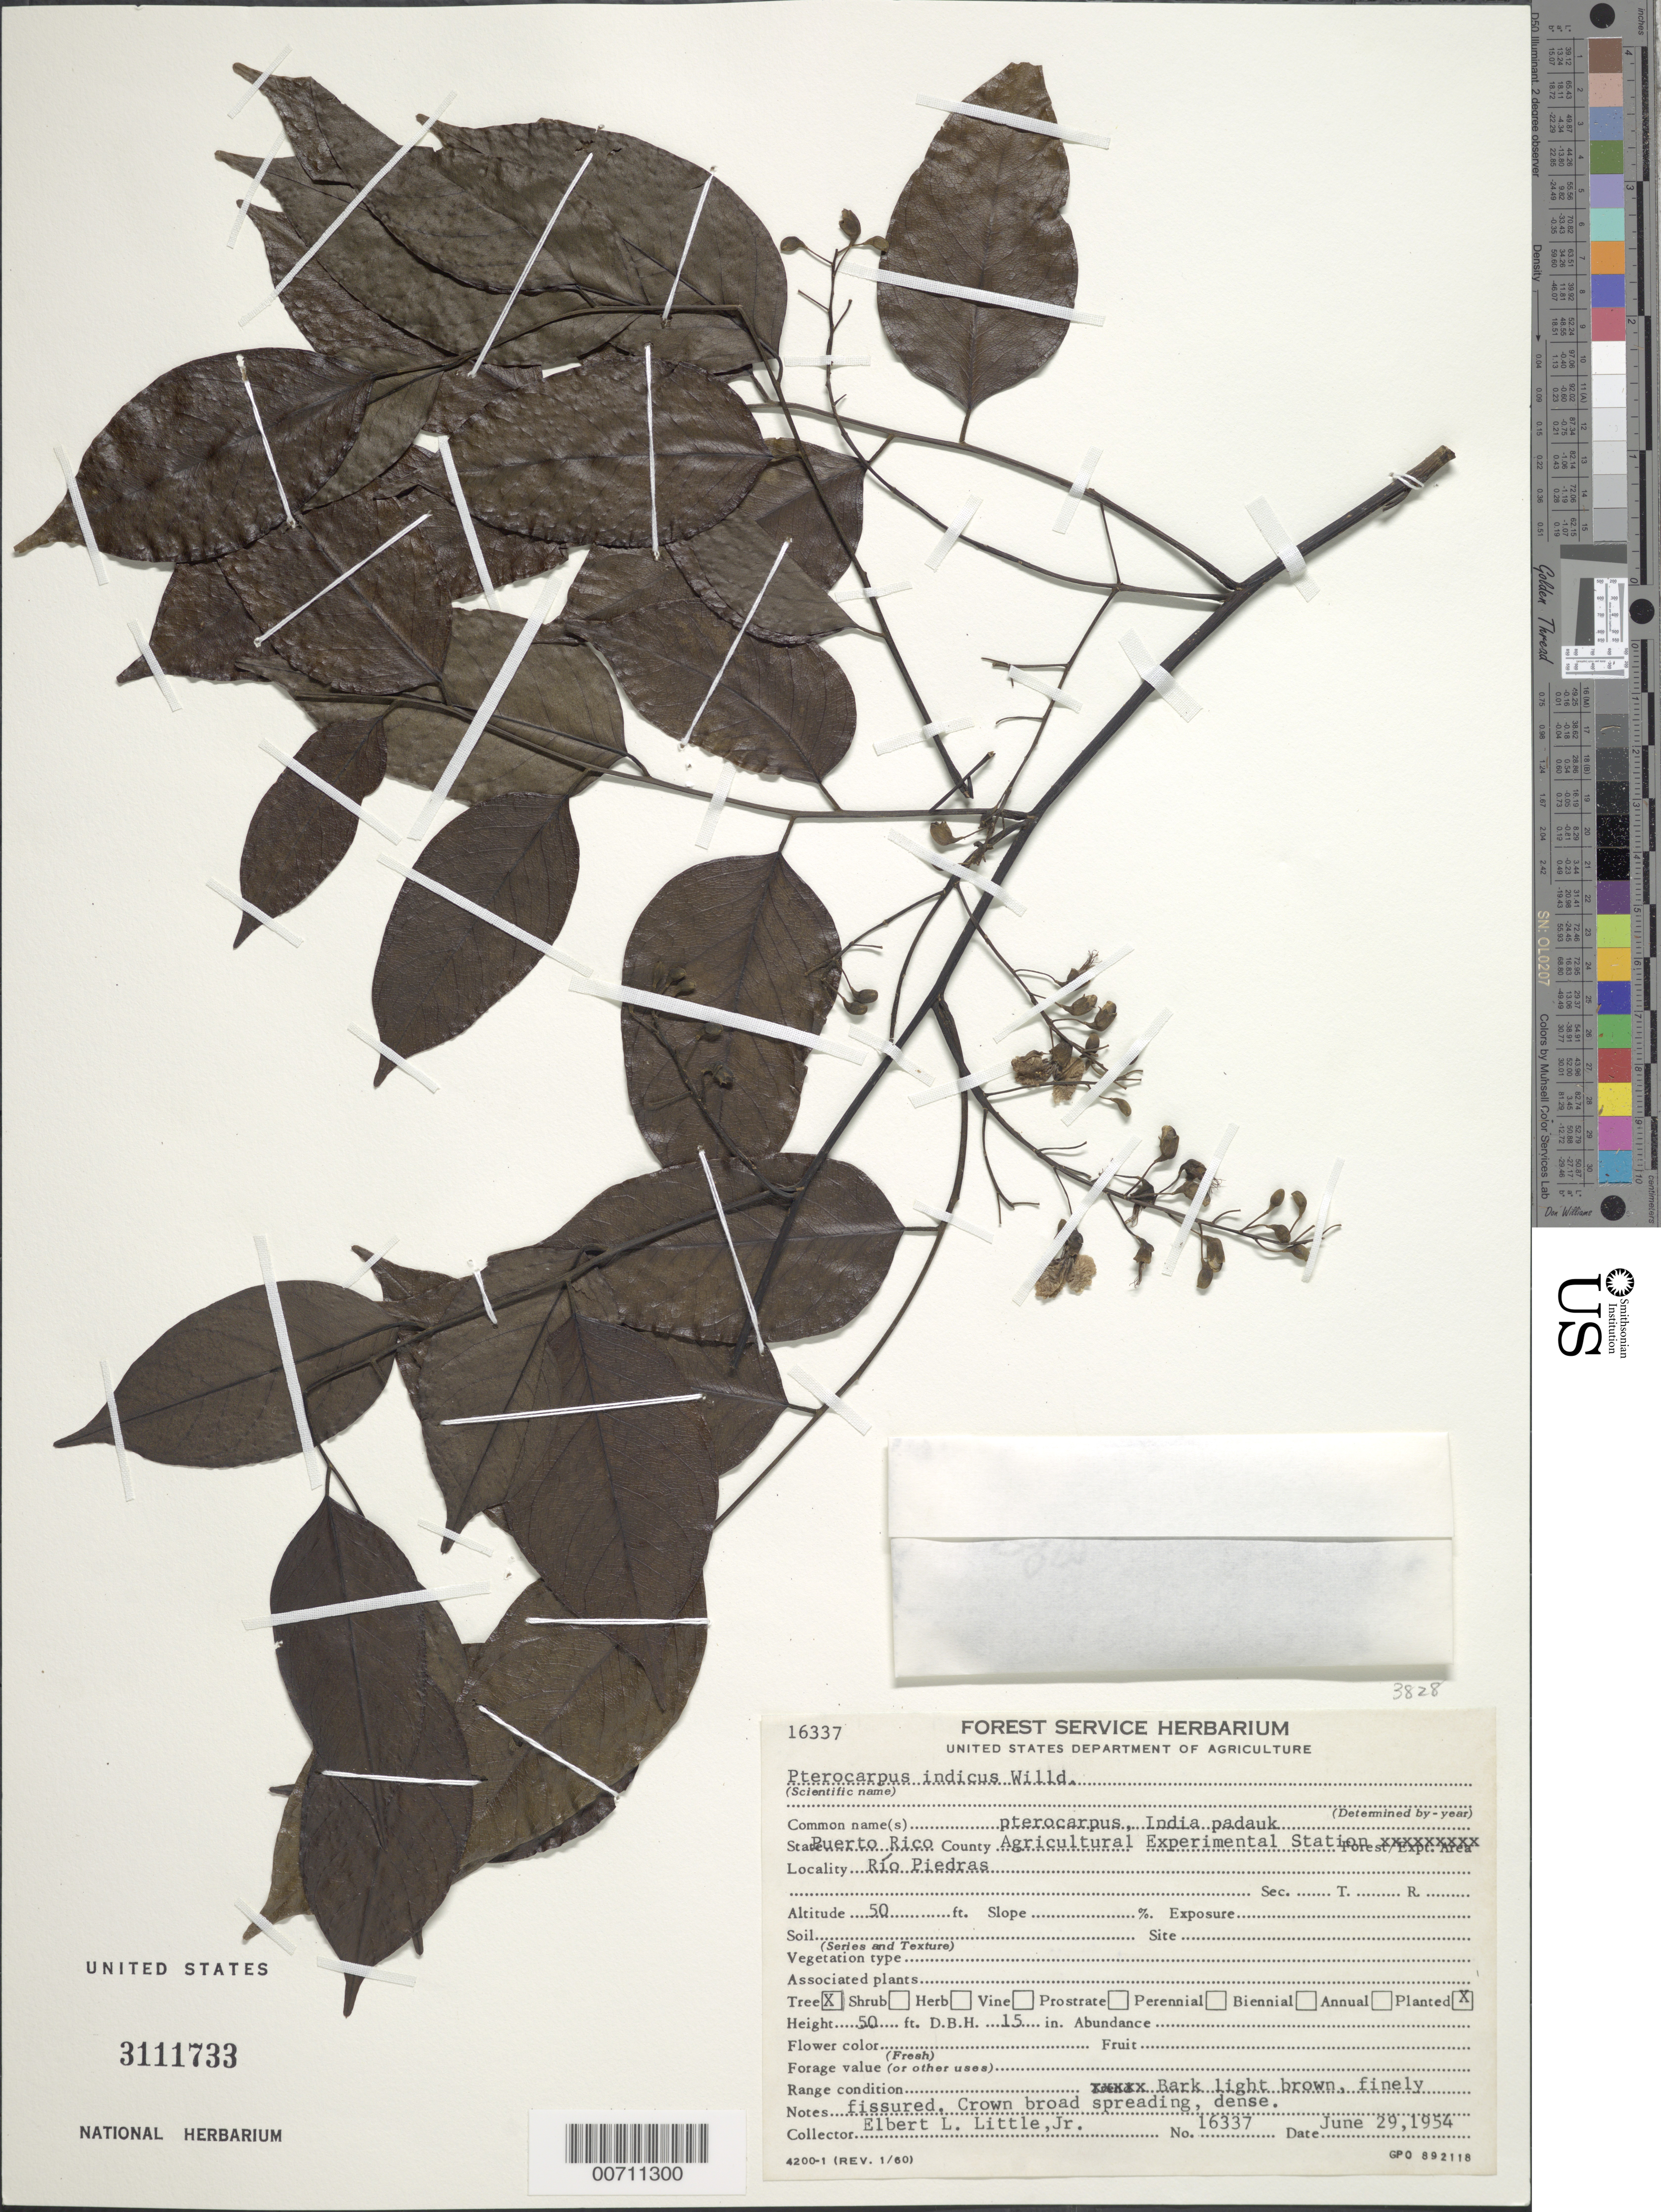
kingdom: Plantae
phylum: Tracheophyta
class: Magnoliopsida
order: Fabales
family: Fabaceae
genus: Pterocarpus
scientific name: Pterocarpus indicus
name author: Willd.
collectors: E. L. Little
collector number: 16337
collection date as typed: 29 Jun 1954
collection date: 1954-06-29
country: Puerto Rico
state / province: Rio Piedras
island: Greater Antilles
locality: Agricultural Exp. Station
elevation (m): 15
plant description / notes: Common name: Pterocarpus; Common name: India padauk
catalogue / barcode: US 3111733